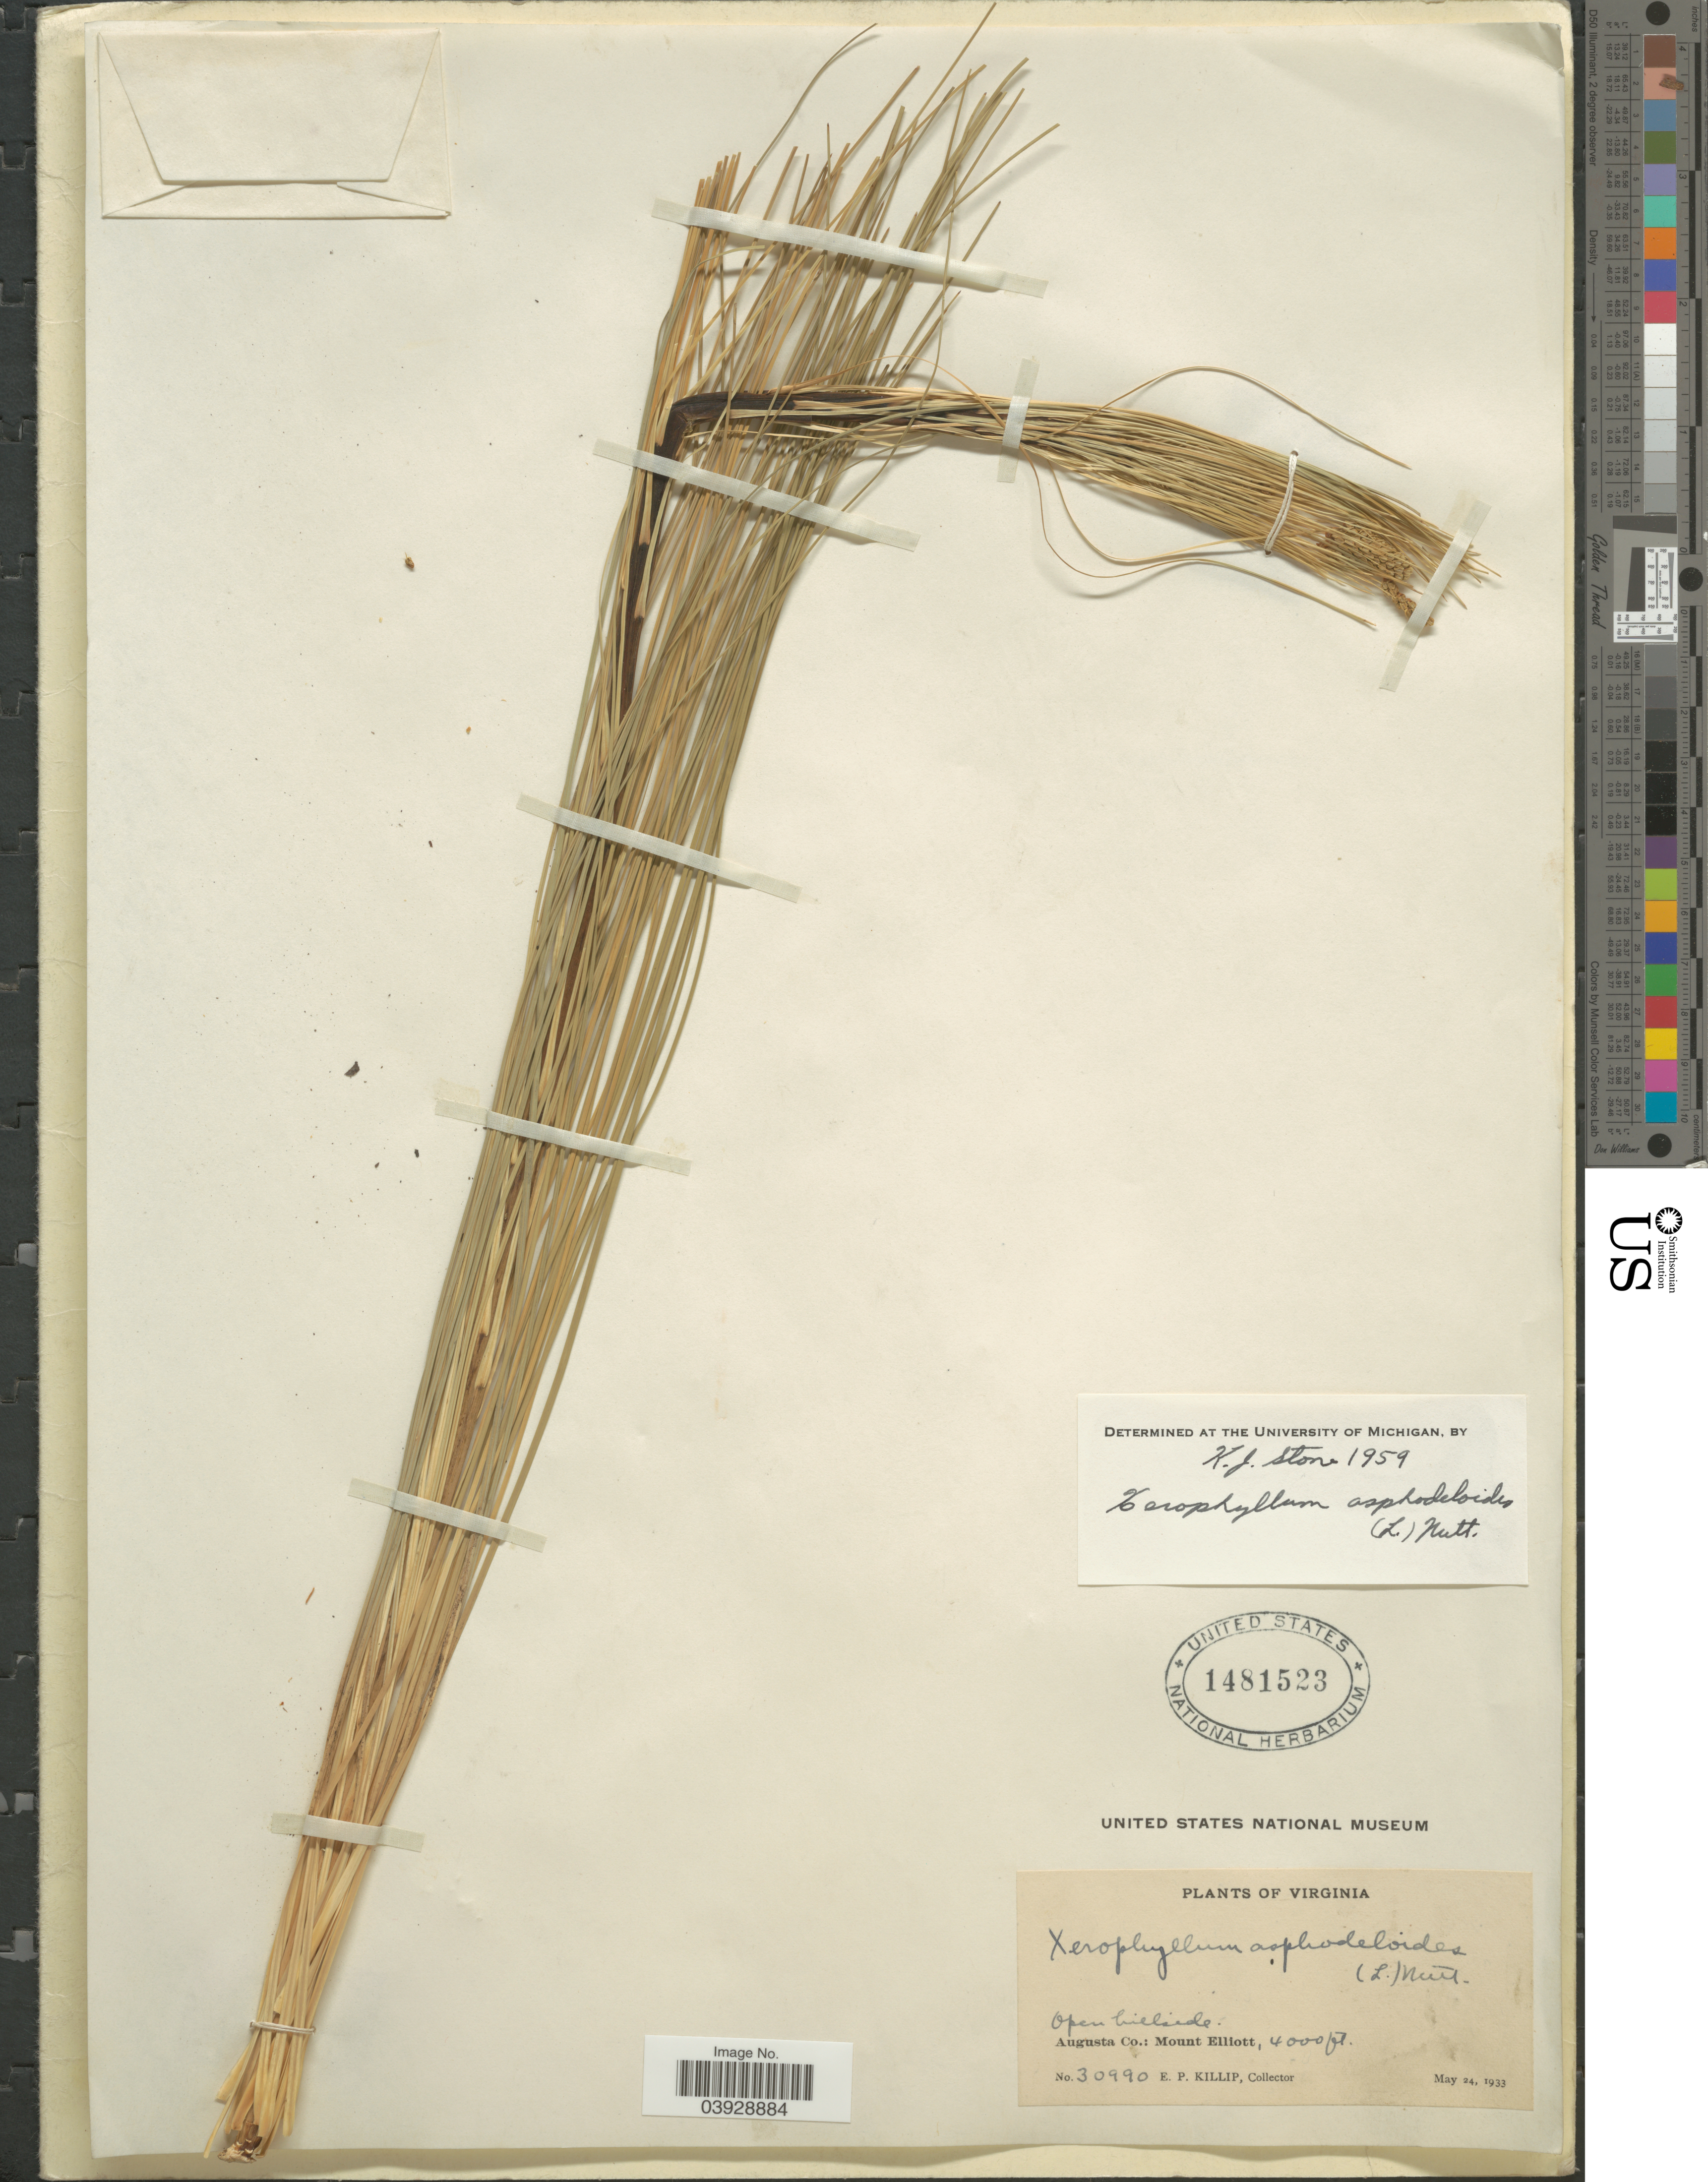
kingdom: Plantae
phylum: Tracheophyta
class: Liliopsida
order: Liliales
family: Melanthiaceae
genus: Xerophyllum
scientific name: Xerophyllum asphodeloides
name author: (L.) Nutt.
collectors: E. P. Killip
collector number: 30990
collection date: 1933-05-24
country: United States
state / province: Virginia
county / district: Augusta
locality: Augusta Co.: Mount Elliott.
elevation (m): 1219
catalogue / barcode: US 1481523